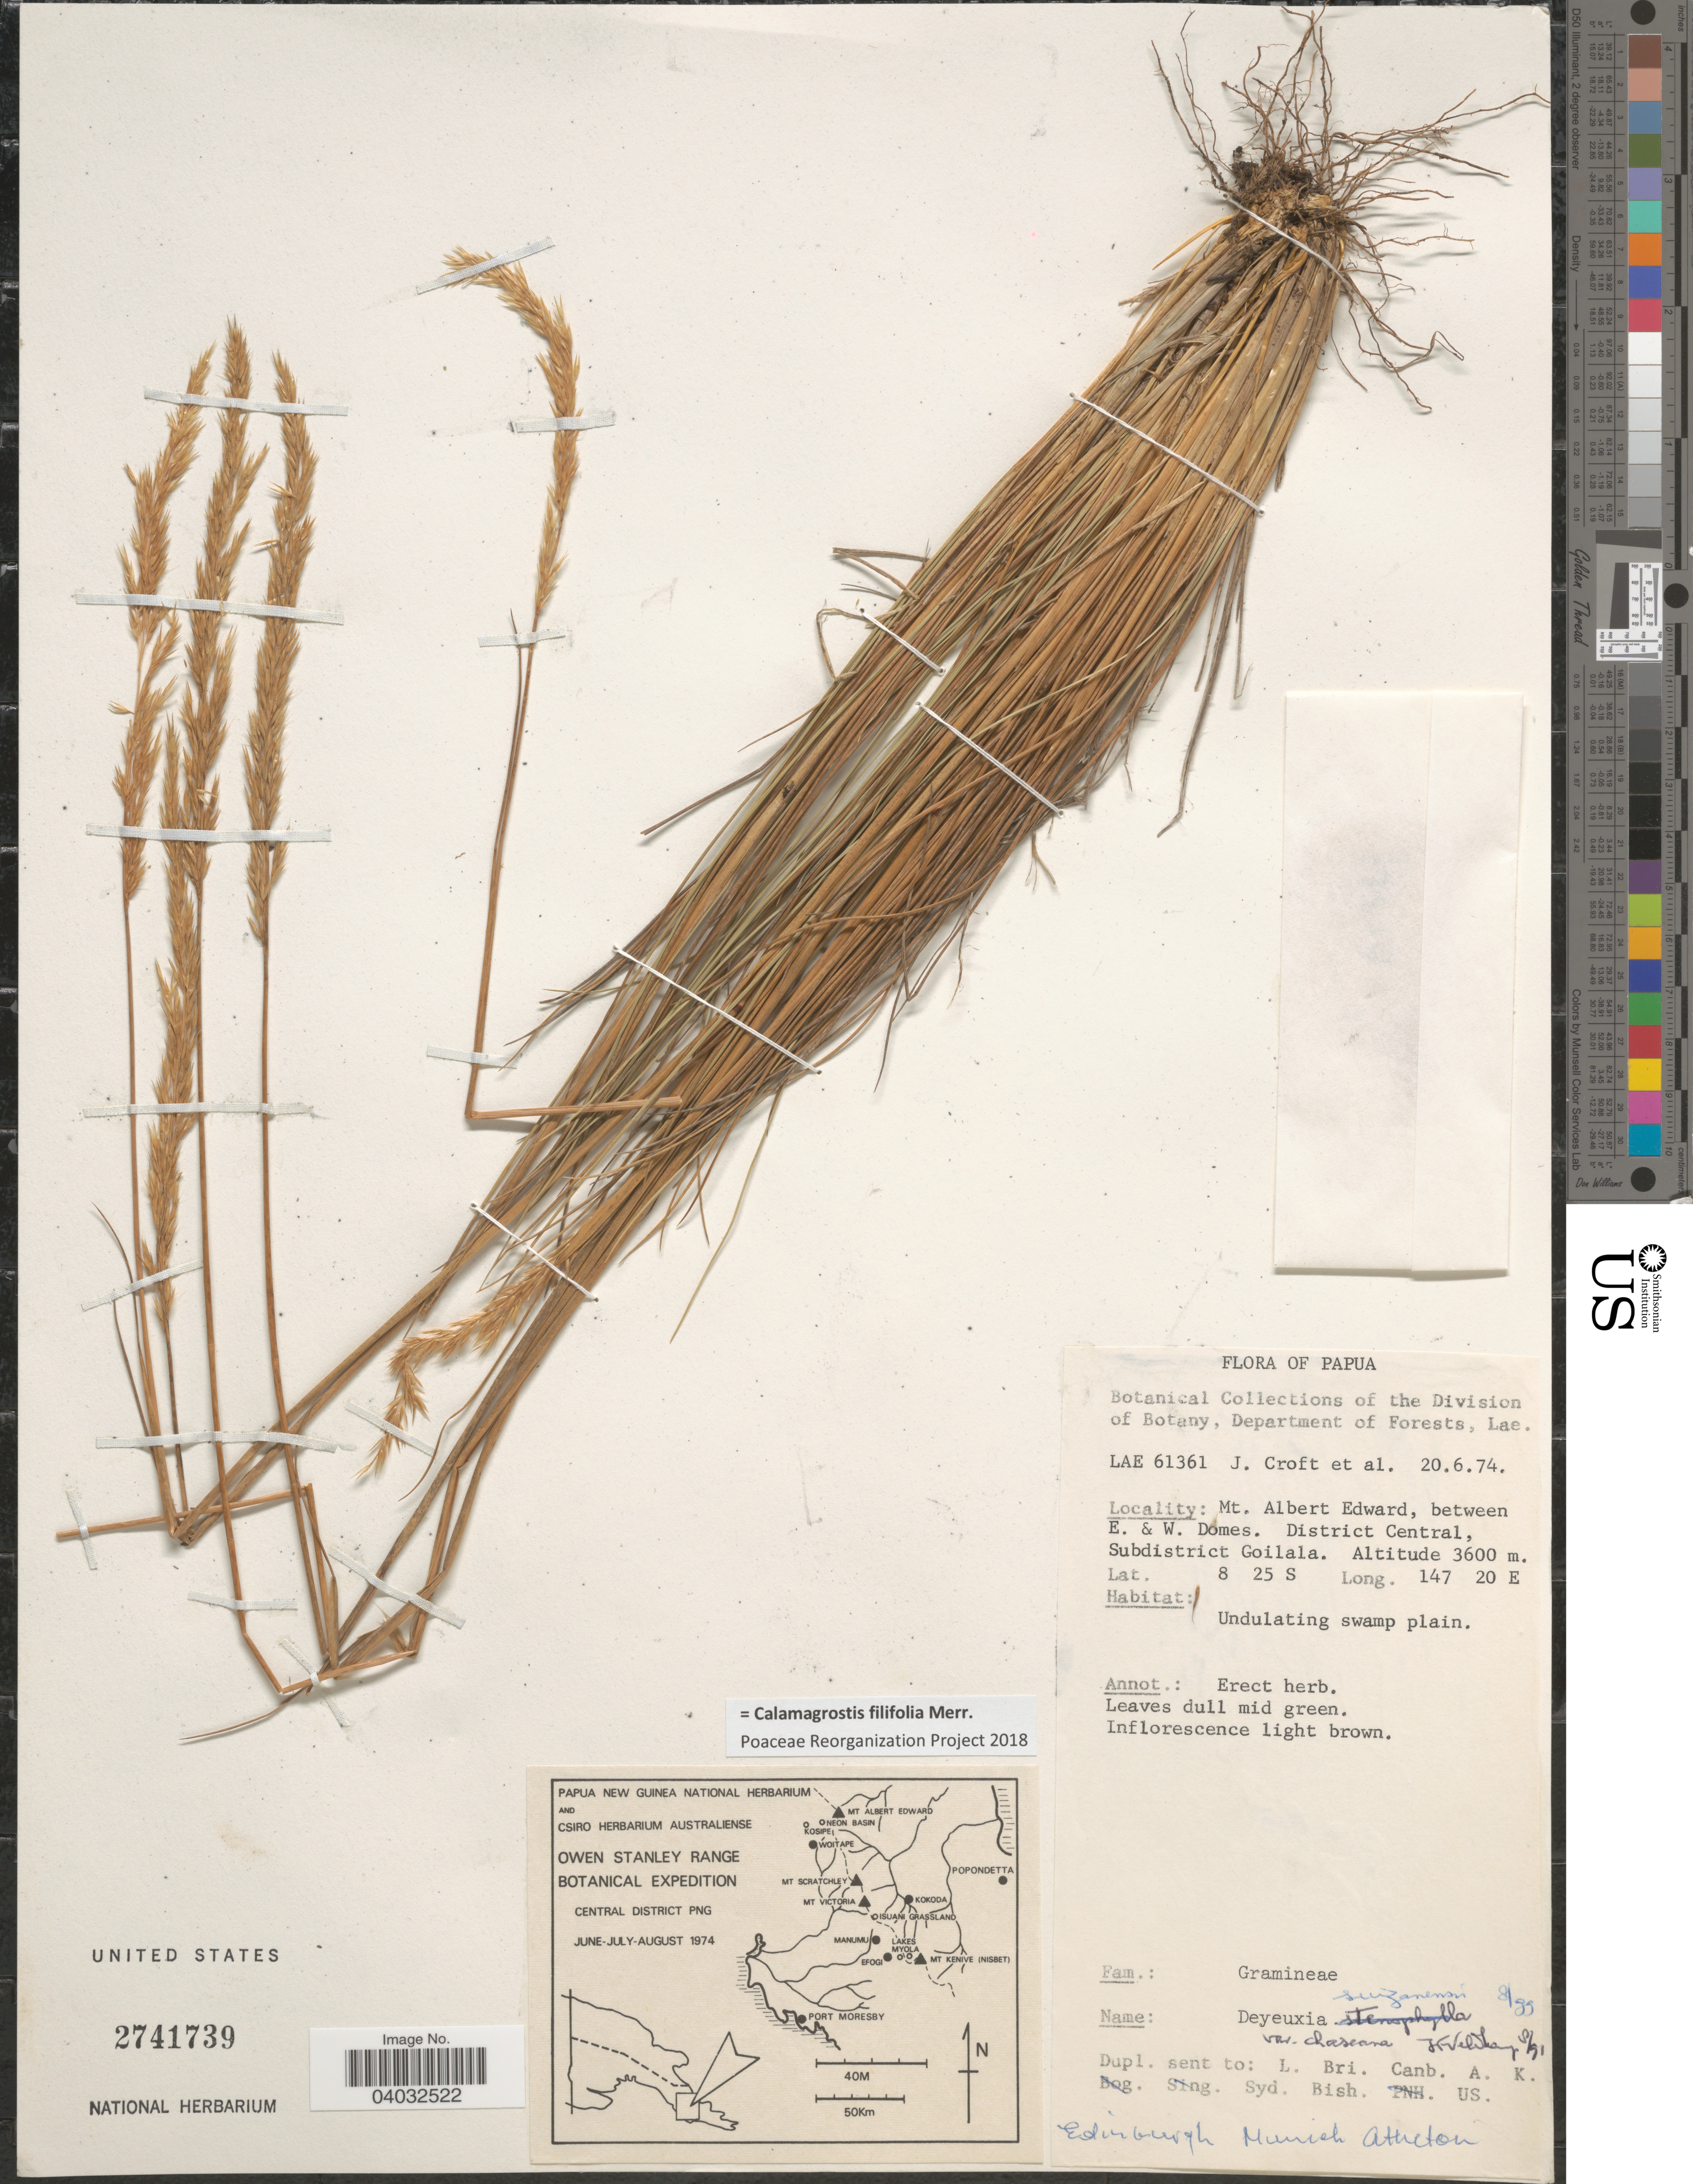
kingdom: Plantae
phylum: Tracheophyta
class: Liliopsida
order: Poales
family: Poaceae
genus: Calamagrostis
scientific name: Calamagrostis filifolia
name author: Merr.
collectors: J. Croft & et al.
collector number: LAE 61361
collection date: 1974-06-20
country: Papua New Guinea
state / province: Central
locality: Papua. Mt. Albert Edward, between E. & W. Domes. District Central, Subdistrict Goilala. Owen Stanley Range.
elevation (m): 3600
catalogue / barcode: US 2741739